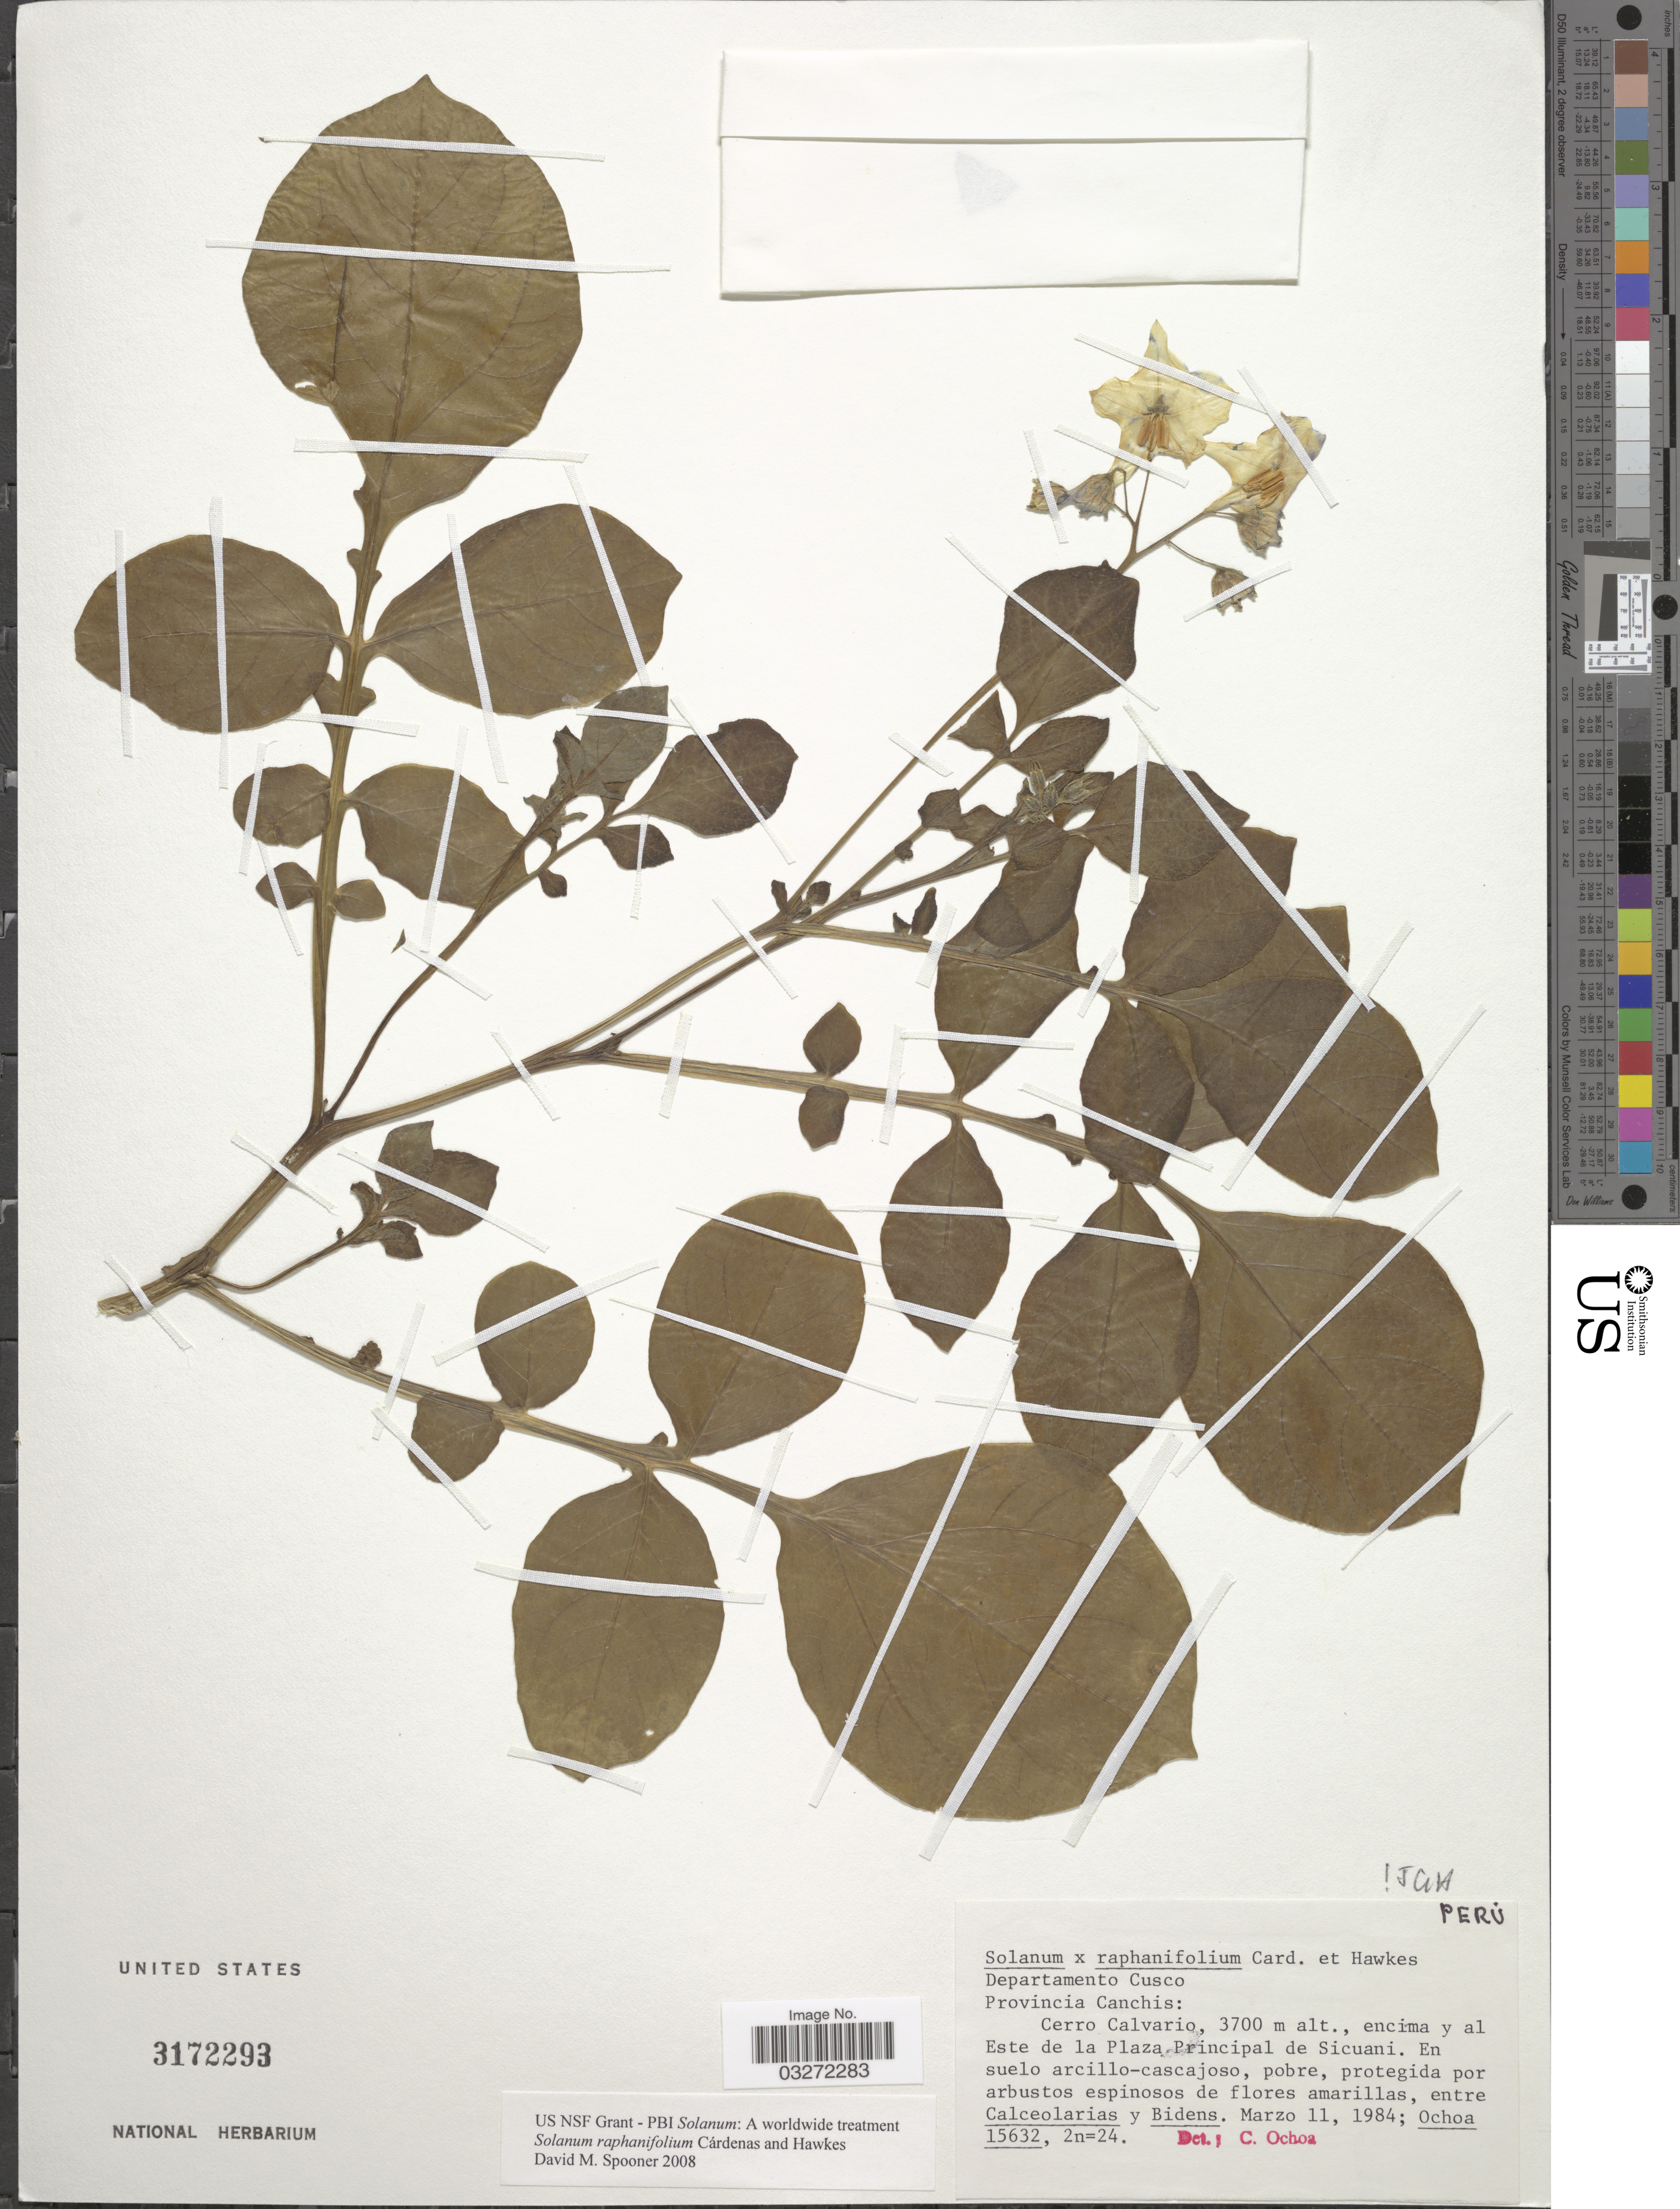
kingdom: Plantae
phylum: Tracheophyta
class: Magnoliopsida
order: Solanales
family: Solanaceae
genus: Solanum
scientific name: Solanum raphanifolium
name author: Cárdenas & Hawkes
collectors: -. Ochoa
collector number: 15632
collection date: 1984-03-11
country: Peru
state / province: Cusco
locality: Departamento Cusco, Provincia Canchís: Cerro Calvario, encima y al Este de la Plaza, Principal de Sicuani.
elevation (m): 3700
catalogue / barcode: US 3172293